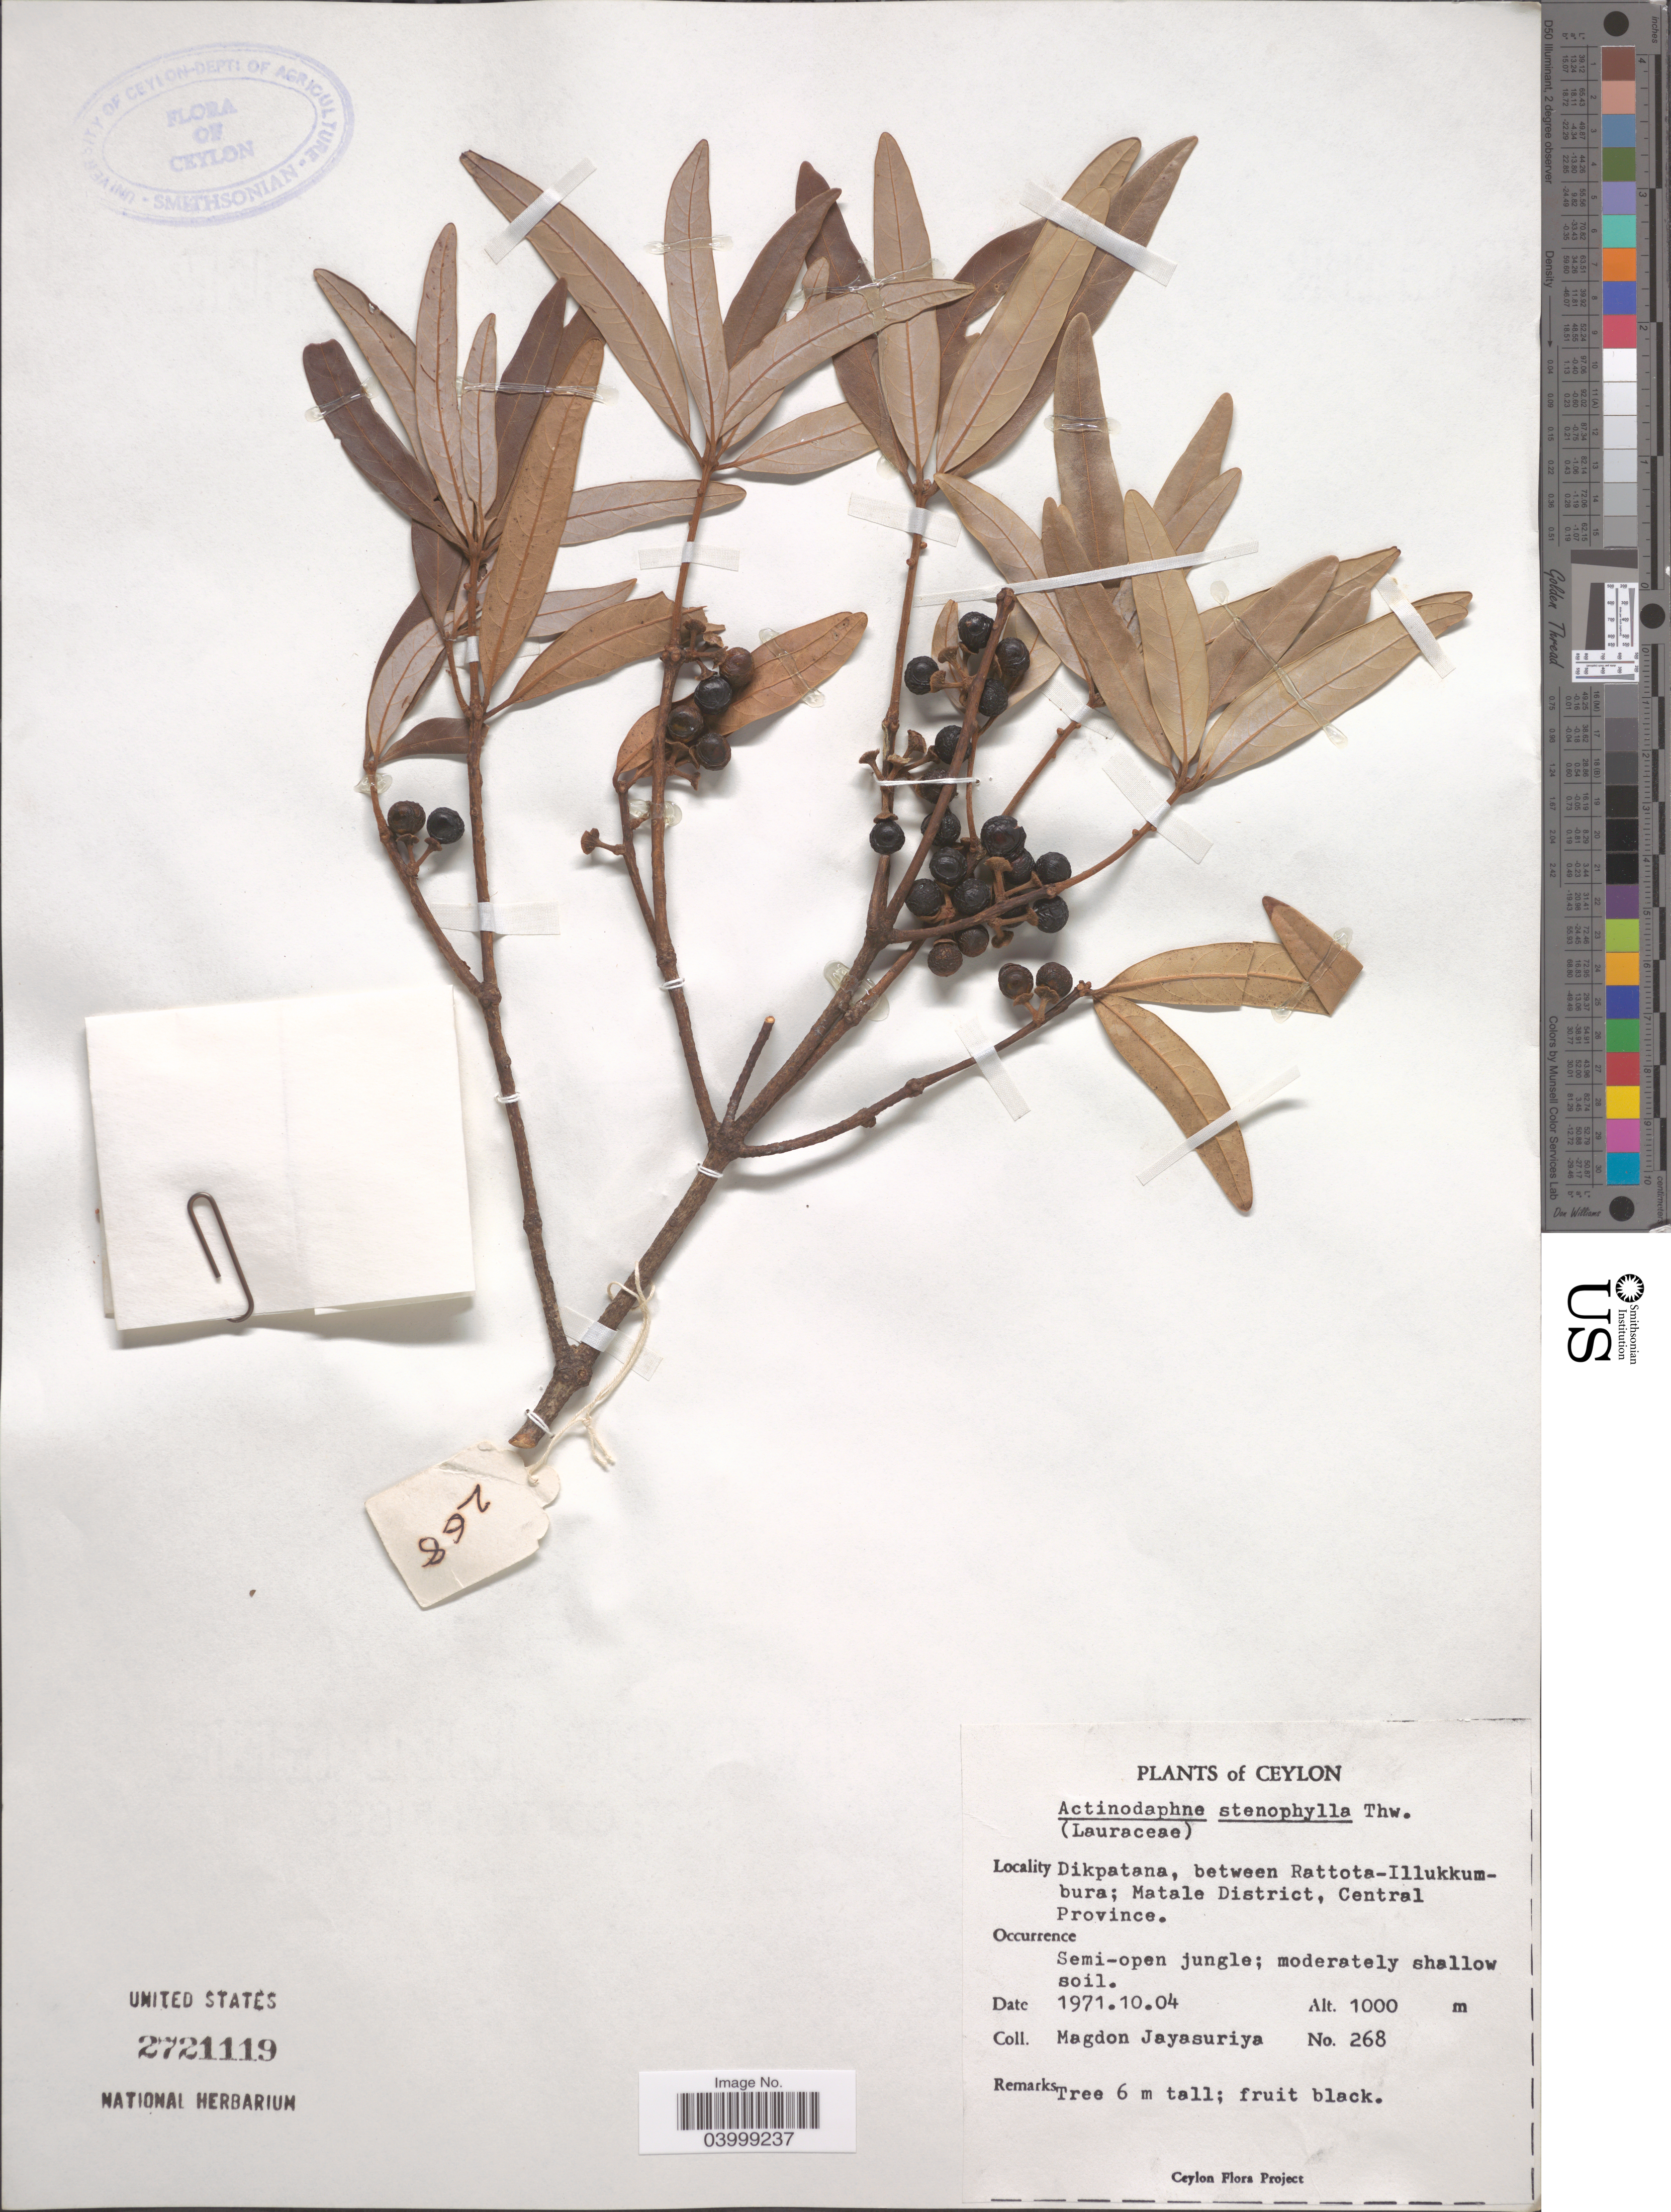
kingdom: Plantae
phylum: Tracheophyta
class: Magnoliopsida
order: Laurales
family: Lauraceae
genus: Actinodaphne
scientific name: Actinodaphne stenophylla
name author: Thwaites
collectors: A. H. Jayasuriya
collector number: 268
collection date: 1971-10-04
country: Sri Lanka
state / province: Central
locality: Ceylon. Dikpatana, between Rattota-Illukkumbura; Matale District, Central Province.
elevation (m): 1000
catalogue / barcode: US 2721119